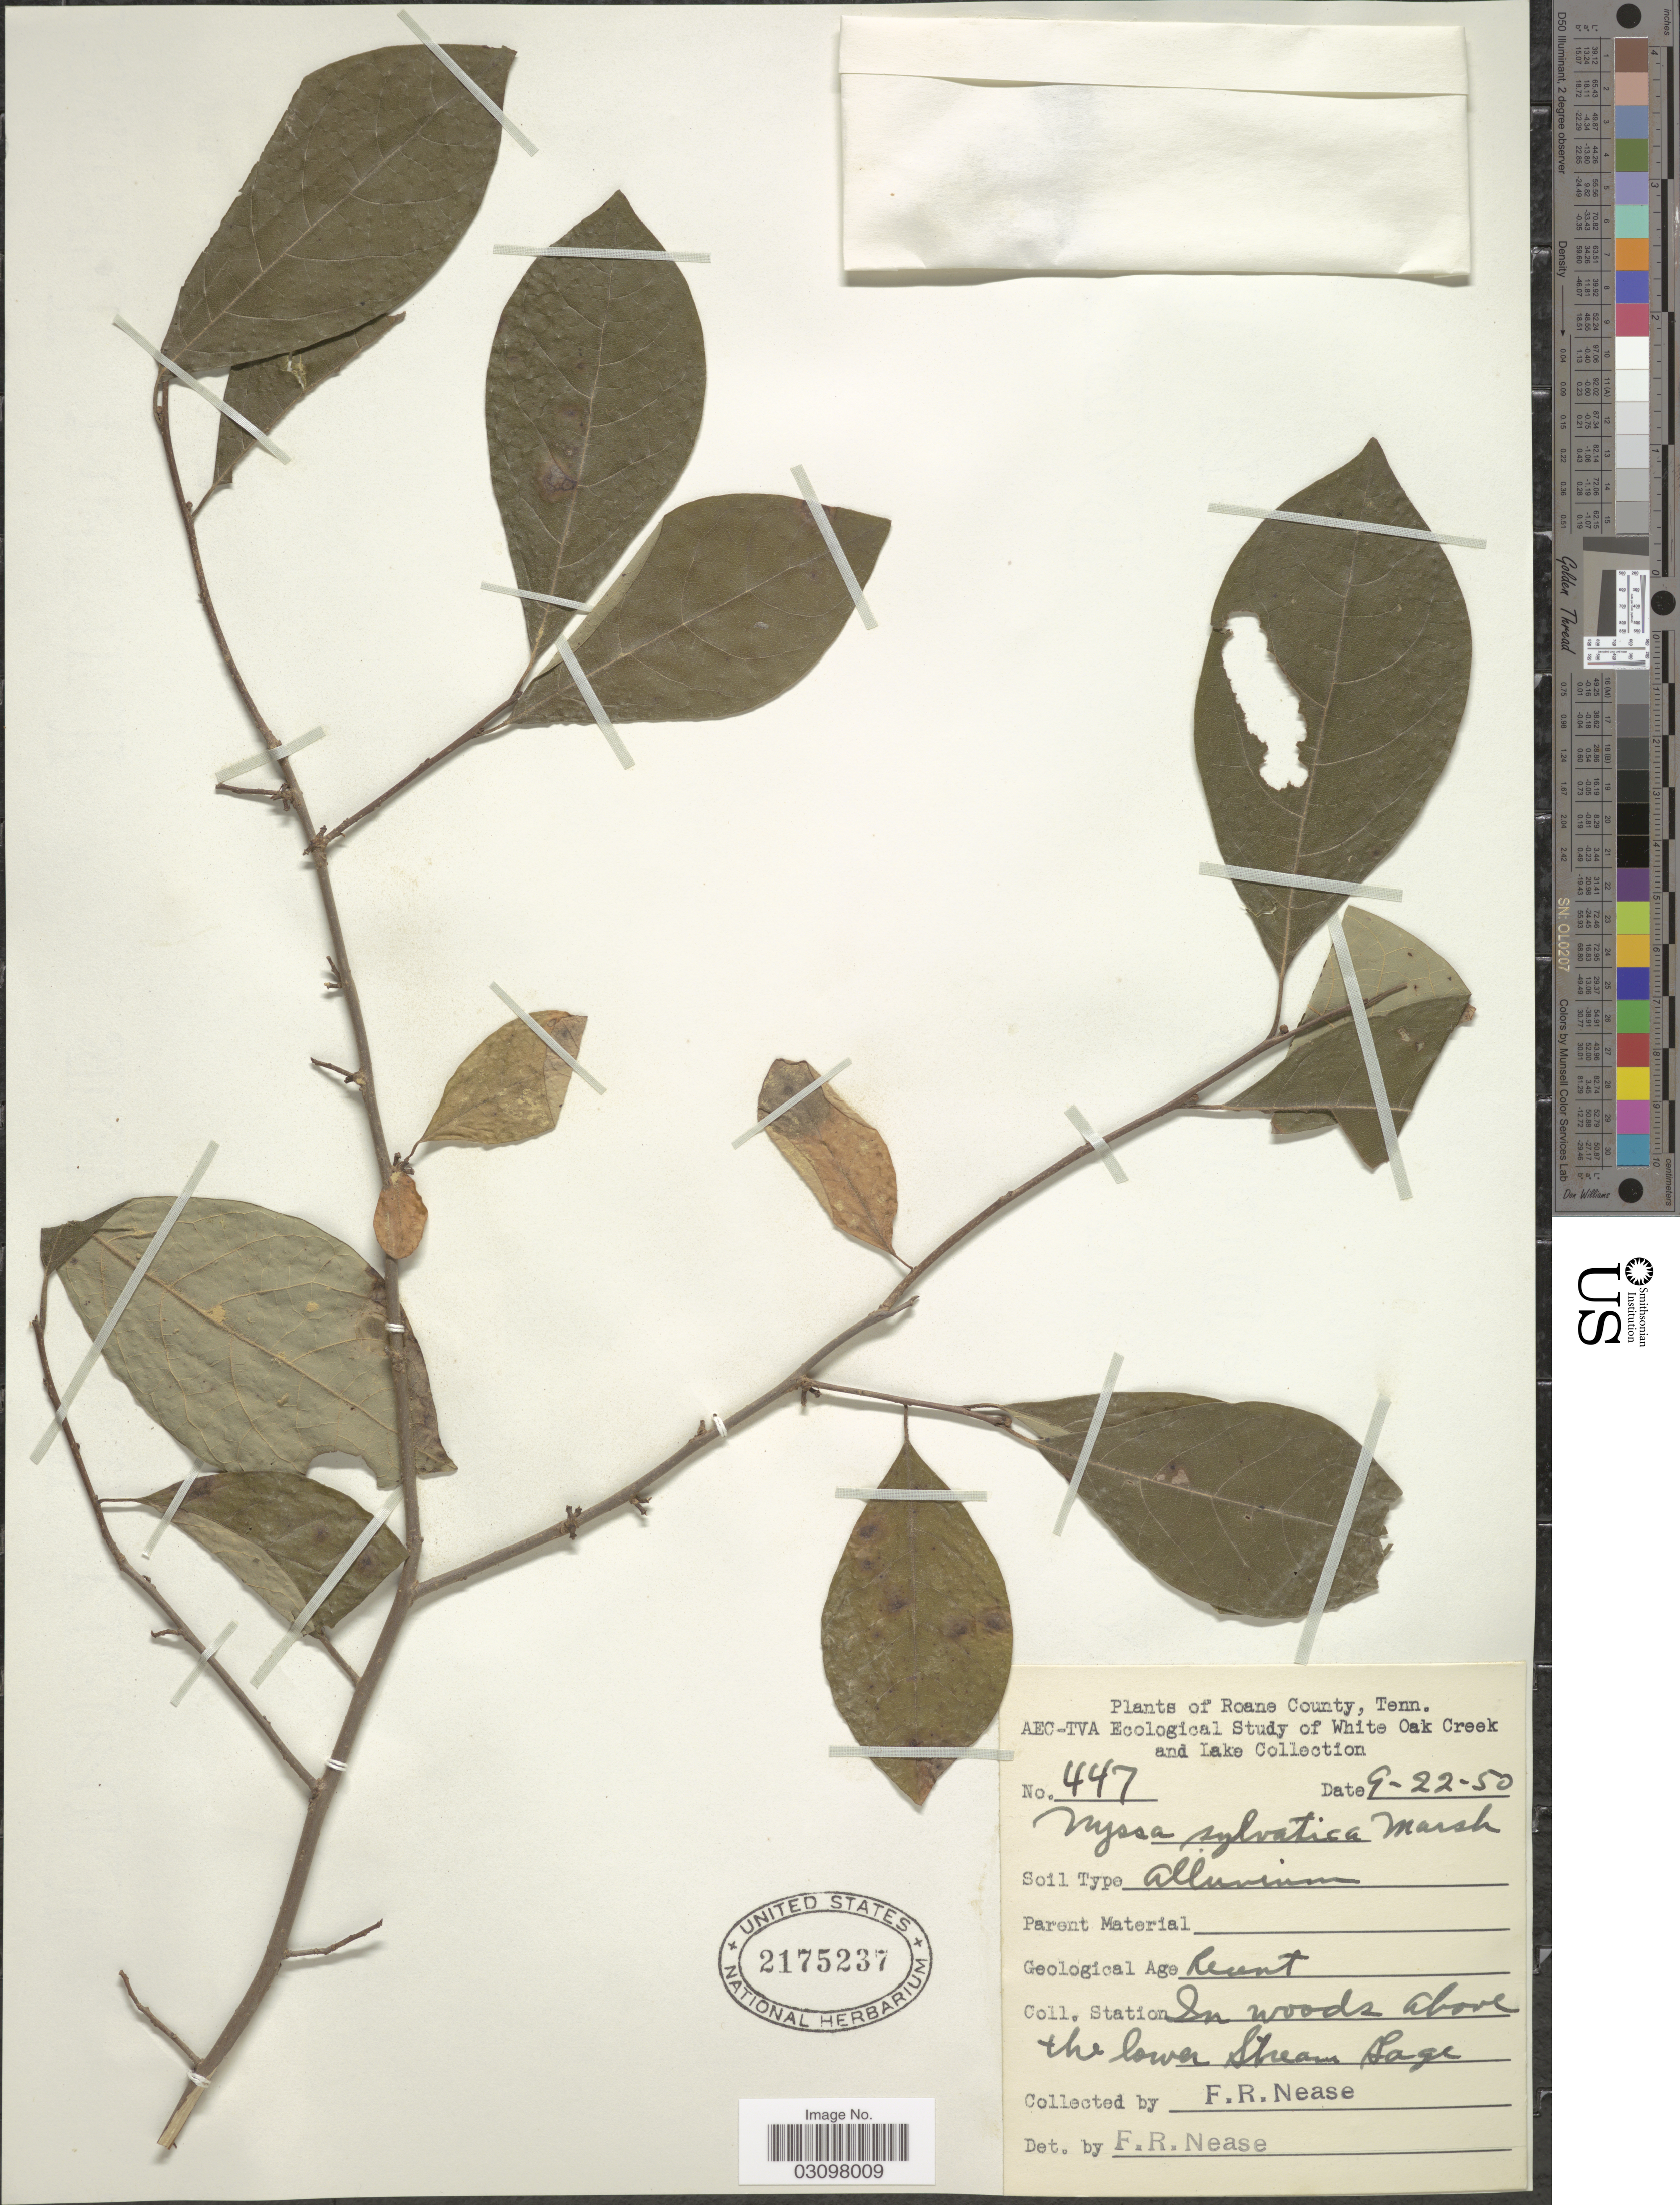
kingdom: Plantae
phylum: Tracheophyta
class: Magnoliopsida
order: Cornales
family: Nyssaceae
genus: Nyssa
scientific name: Nyssa sylvatica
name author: Marshall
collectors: F. Nease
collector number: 447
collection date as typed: Transcribed d/m/y: 22/9/50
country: United States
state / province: Tennessee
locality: Roane County, Tenn. White Oak Creek and Lake. On woods above the lower Stream Gage.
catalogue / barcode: US 2175237